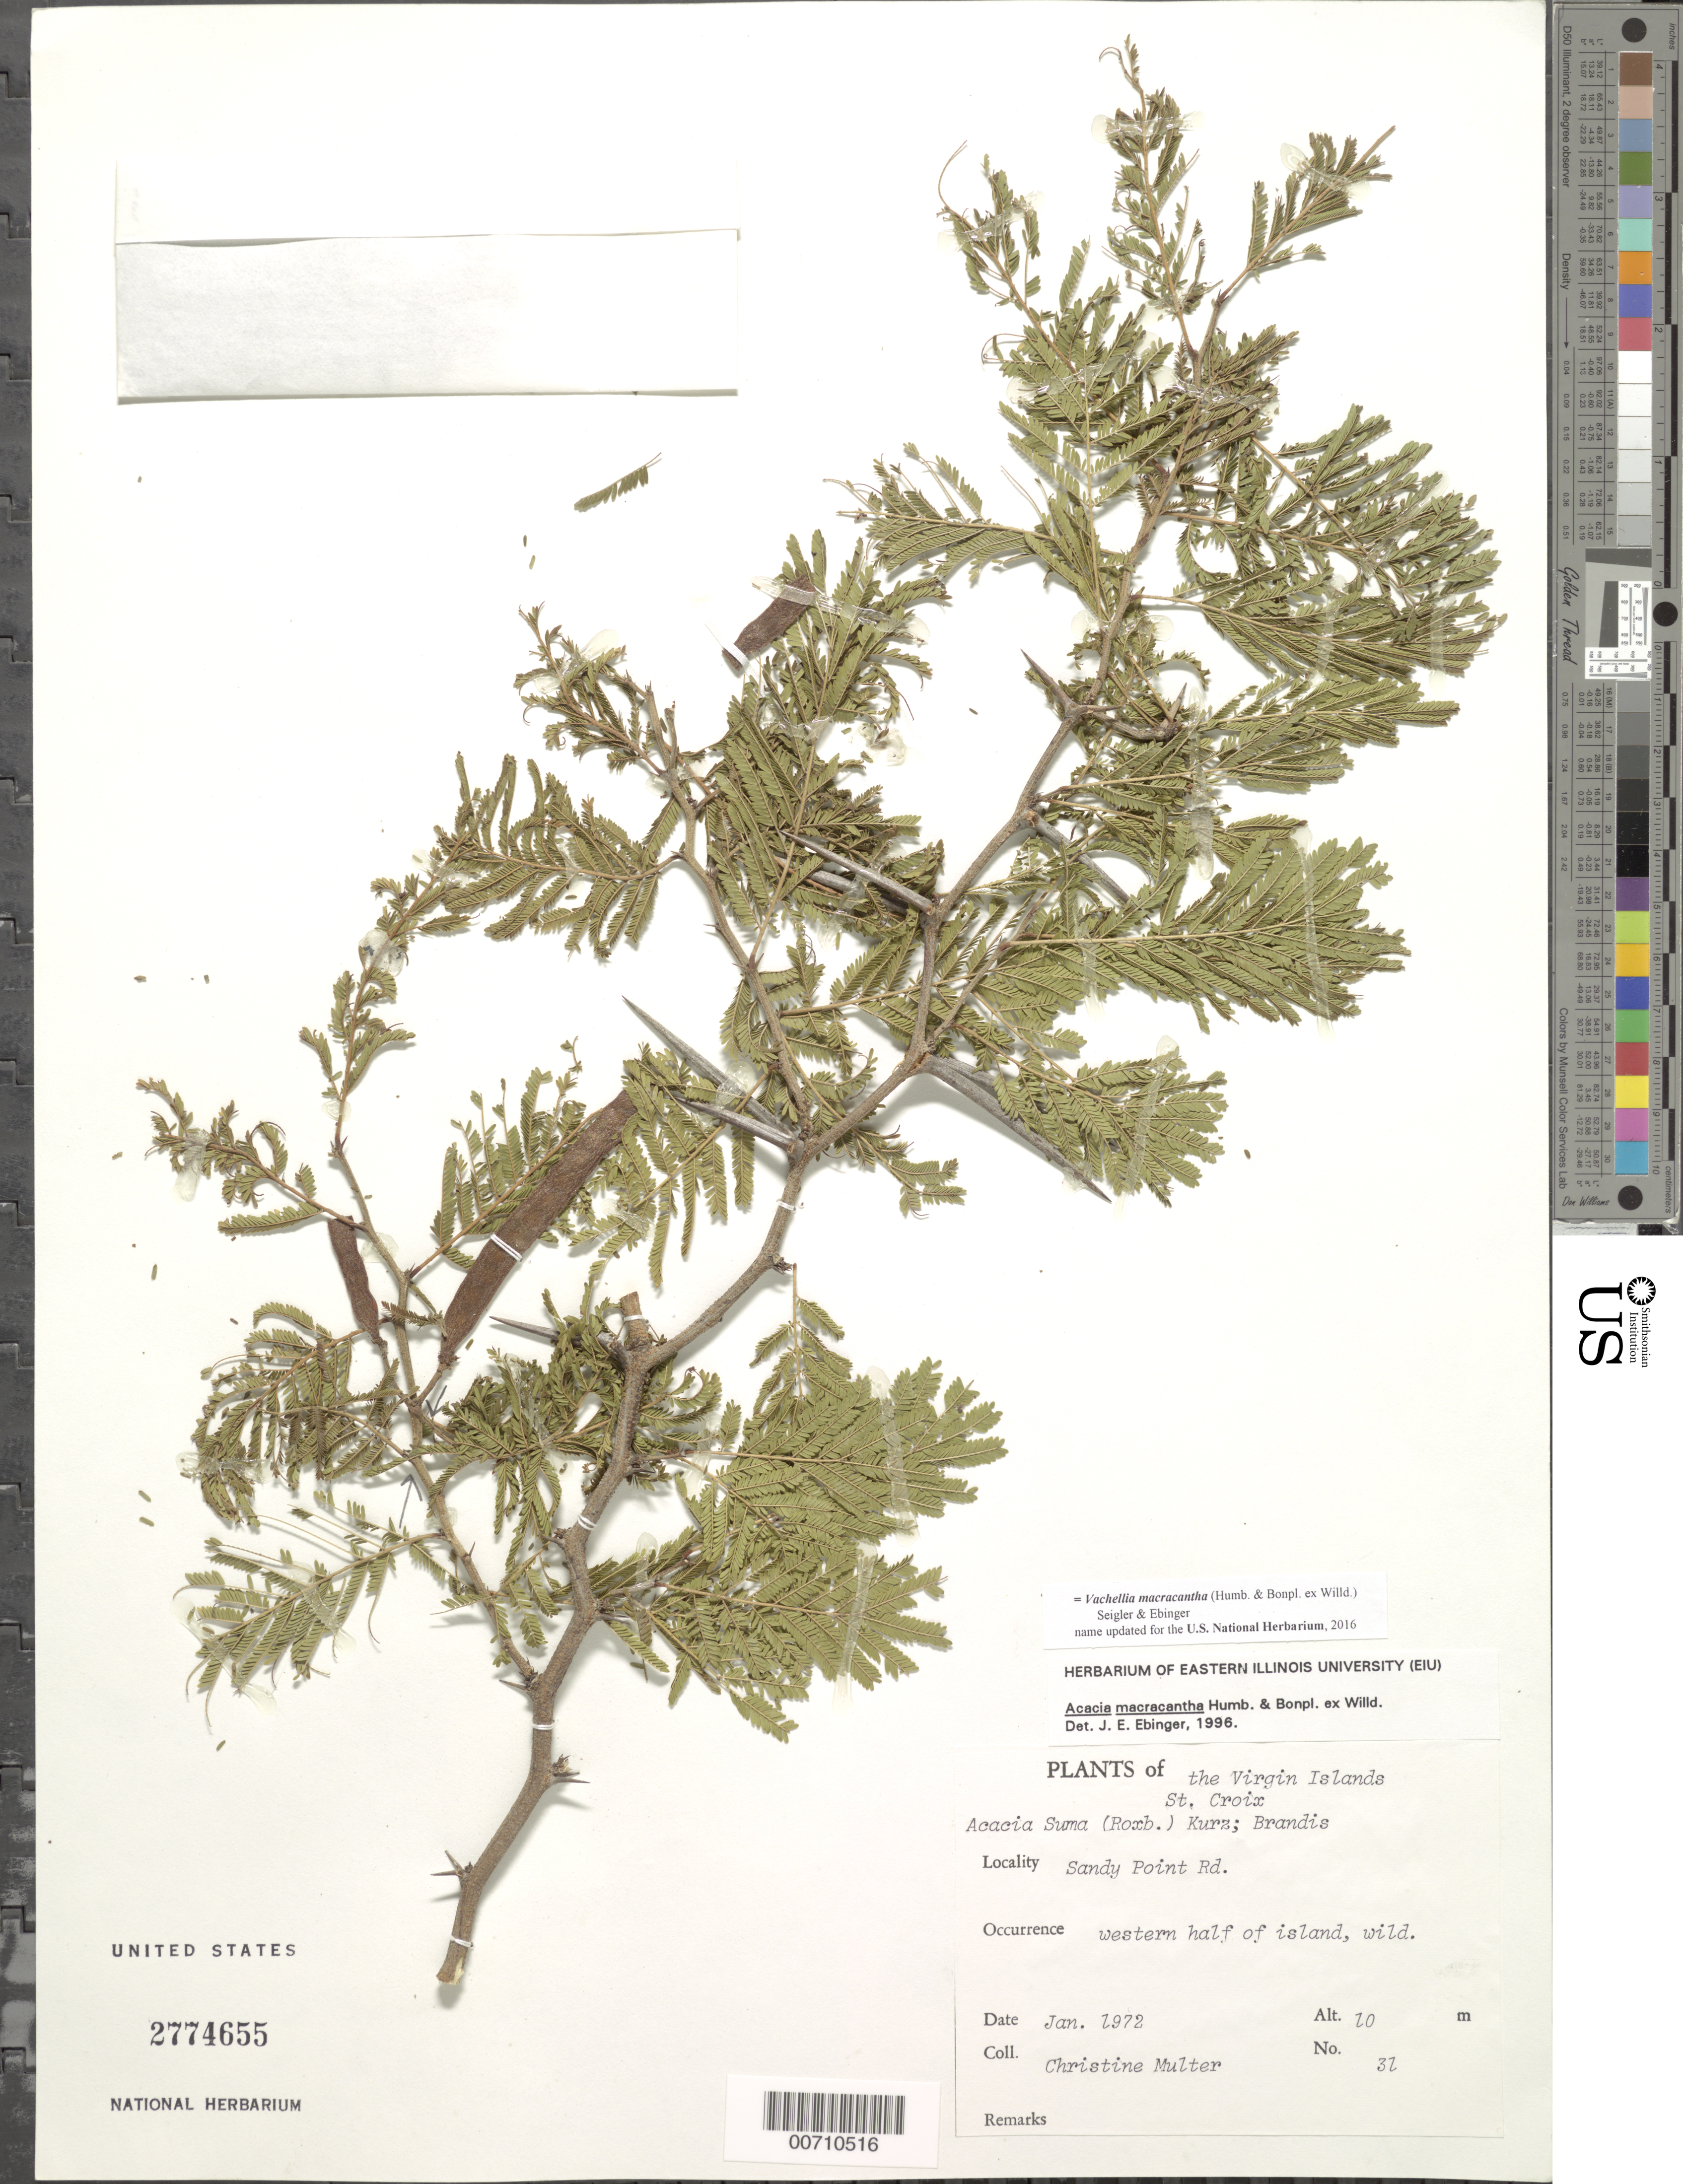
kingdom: Plantae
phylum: Tracheophyta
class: Magnoliopsida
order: Fabales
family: Fabaceae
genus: Vachellia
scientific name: Vachellia macracantha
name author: (Humb. & Bonpl. ex Willd.) Seigler & Ebinger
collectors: C. Multer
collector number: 31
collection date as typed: Jan 1972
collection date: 1972-01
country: U.S. Virgin Islands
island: St. Croix Island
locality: Sandy Point Rd.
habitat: Western half of Island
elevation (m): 10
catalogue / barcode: US 2774655